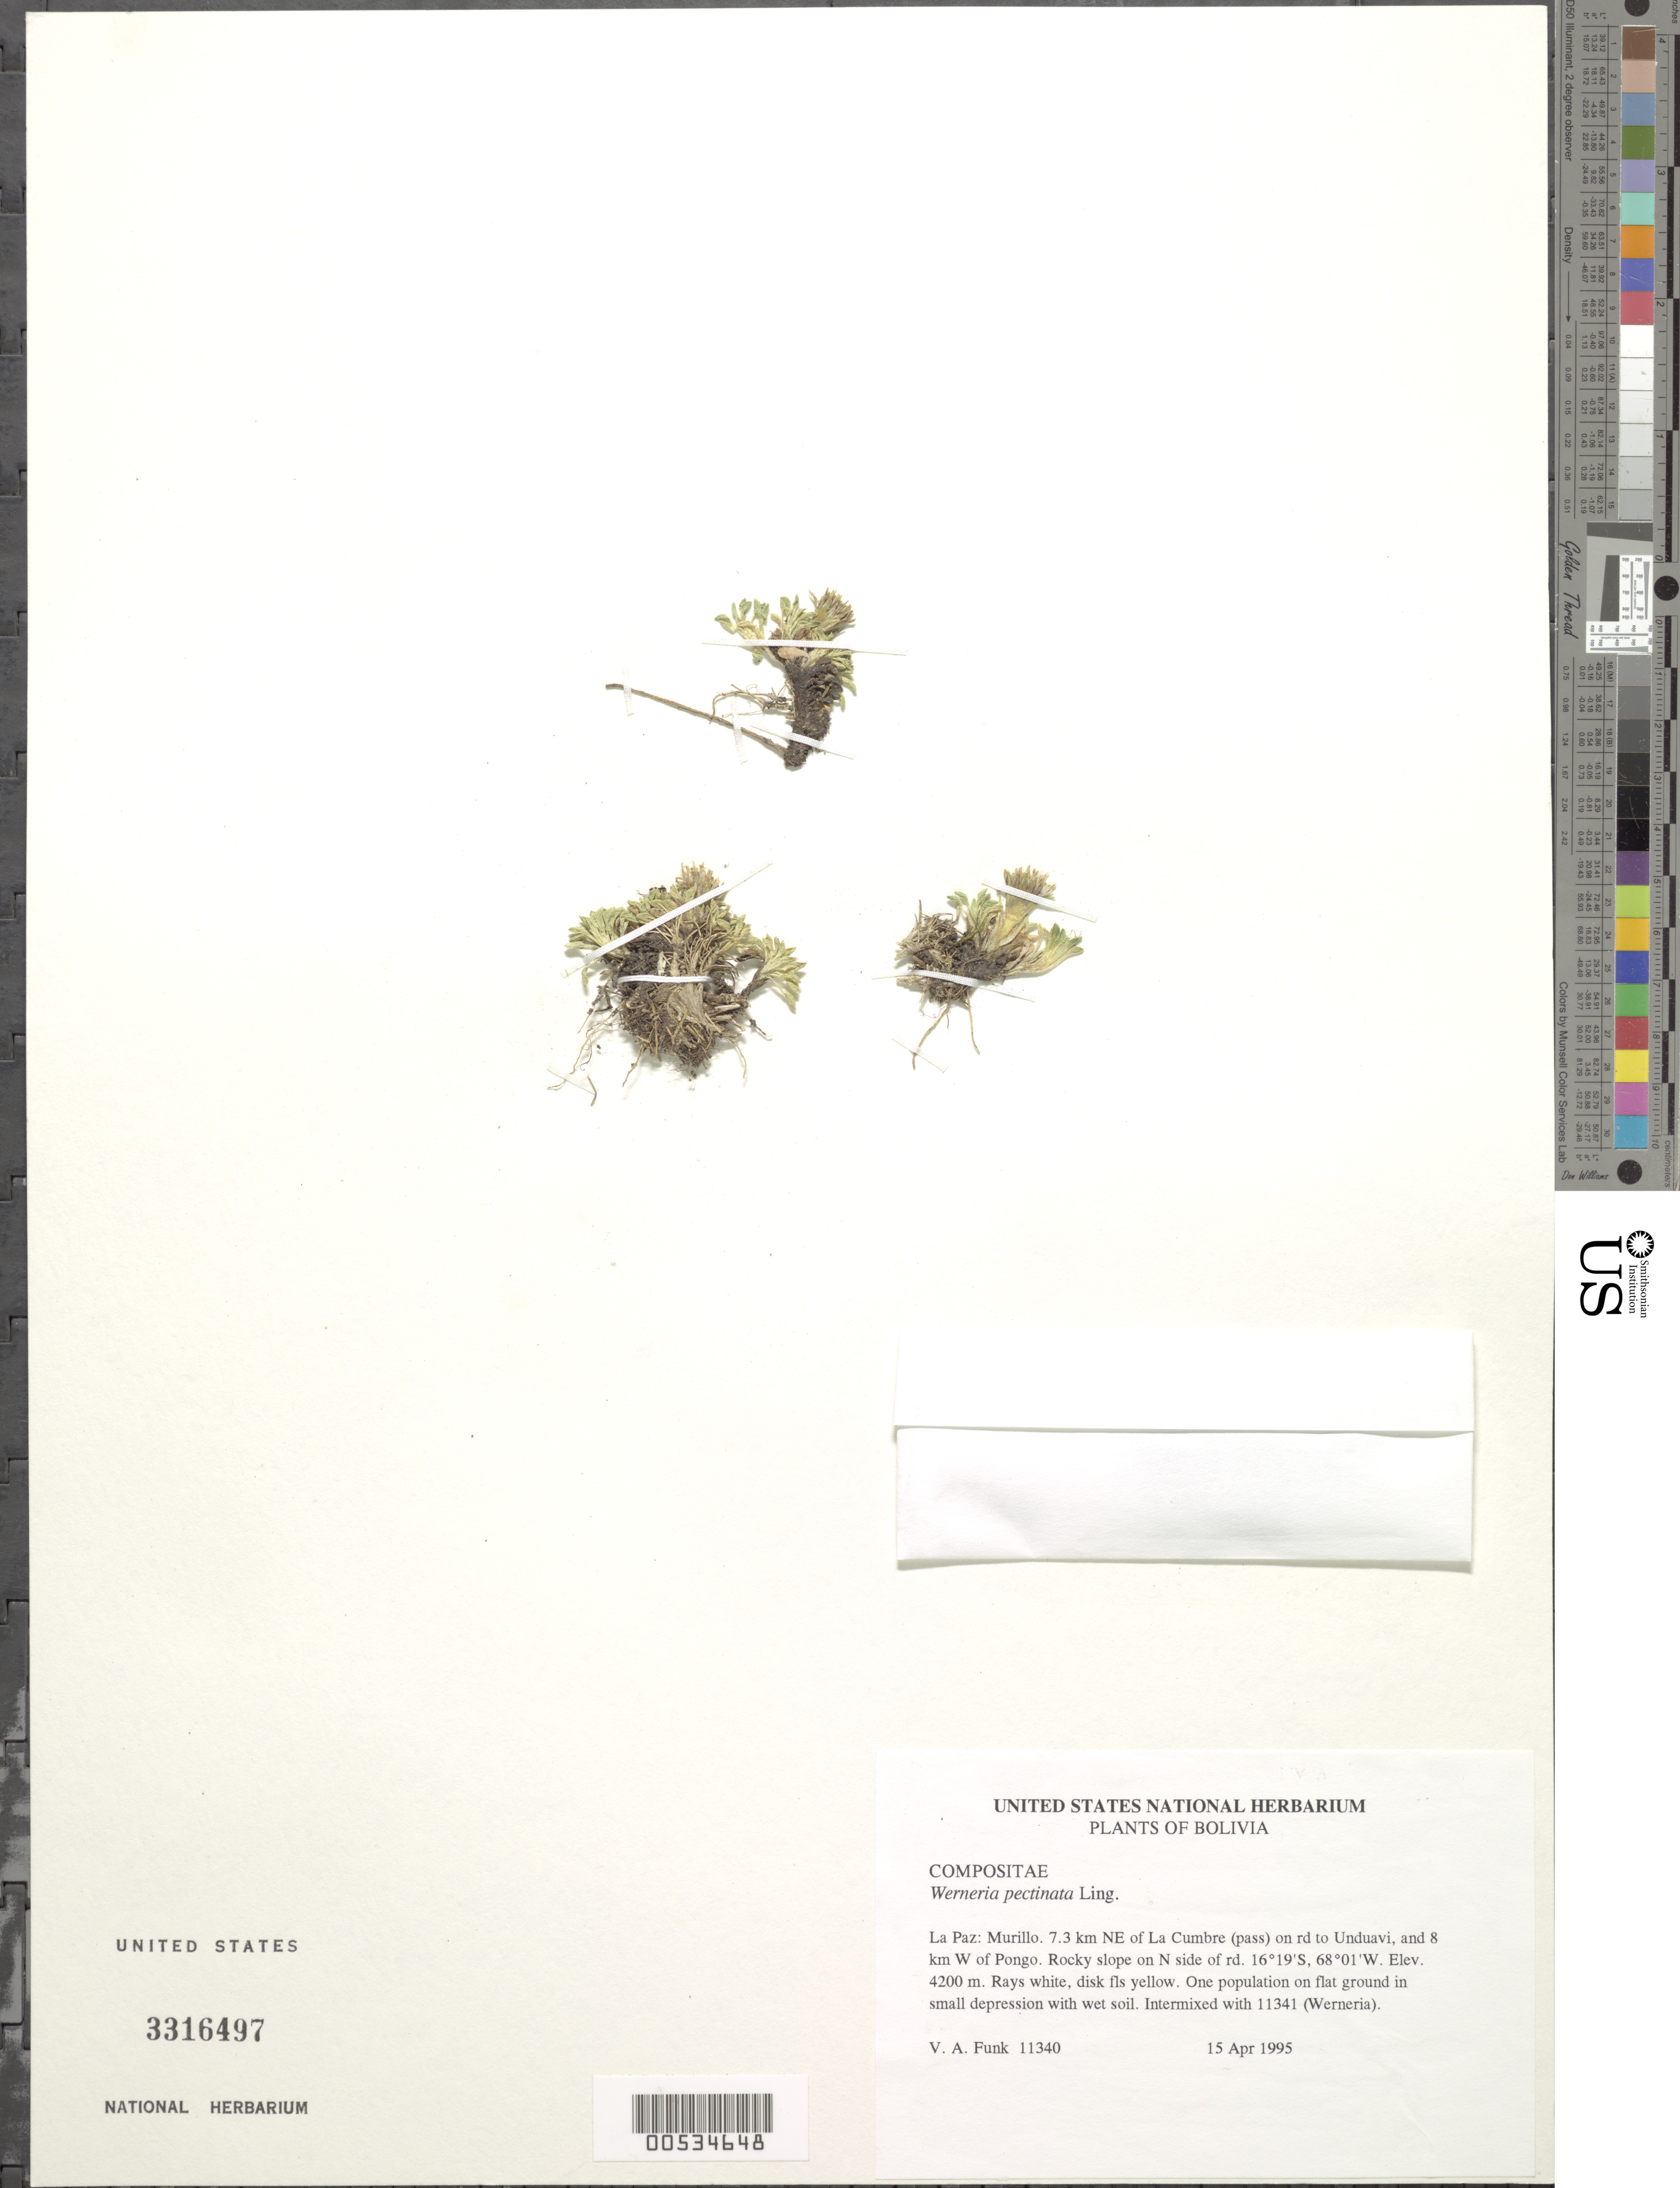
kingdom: Plantae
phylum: Tracheophyta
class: Magnoliopsida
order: Asterales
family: Asteraceae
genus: Werneria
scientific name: Werneria pectinata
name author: Lingelsh.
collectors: V. Funk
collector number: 11340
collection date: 1995-04-15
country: Bolivia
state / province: La Paz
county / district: Murillo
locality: La Cumbre (pass), 7.3 km NE of, on rd to Unduavi, and 8 km W of Pongo. Rock slope of N side of rd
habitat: On flat ground in small depression with wet soil, ETC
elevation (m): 4200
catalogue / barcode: US 3316497